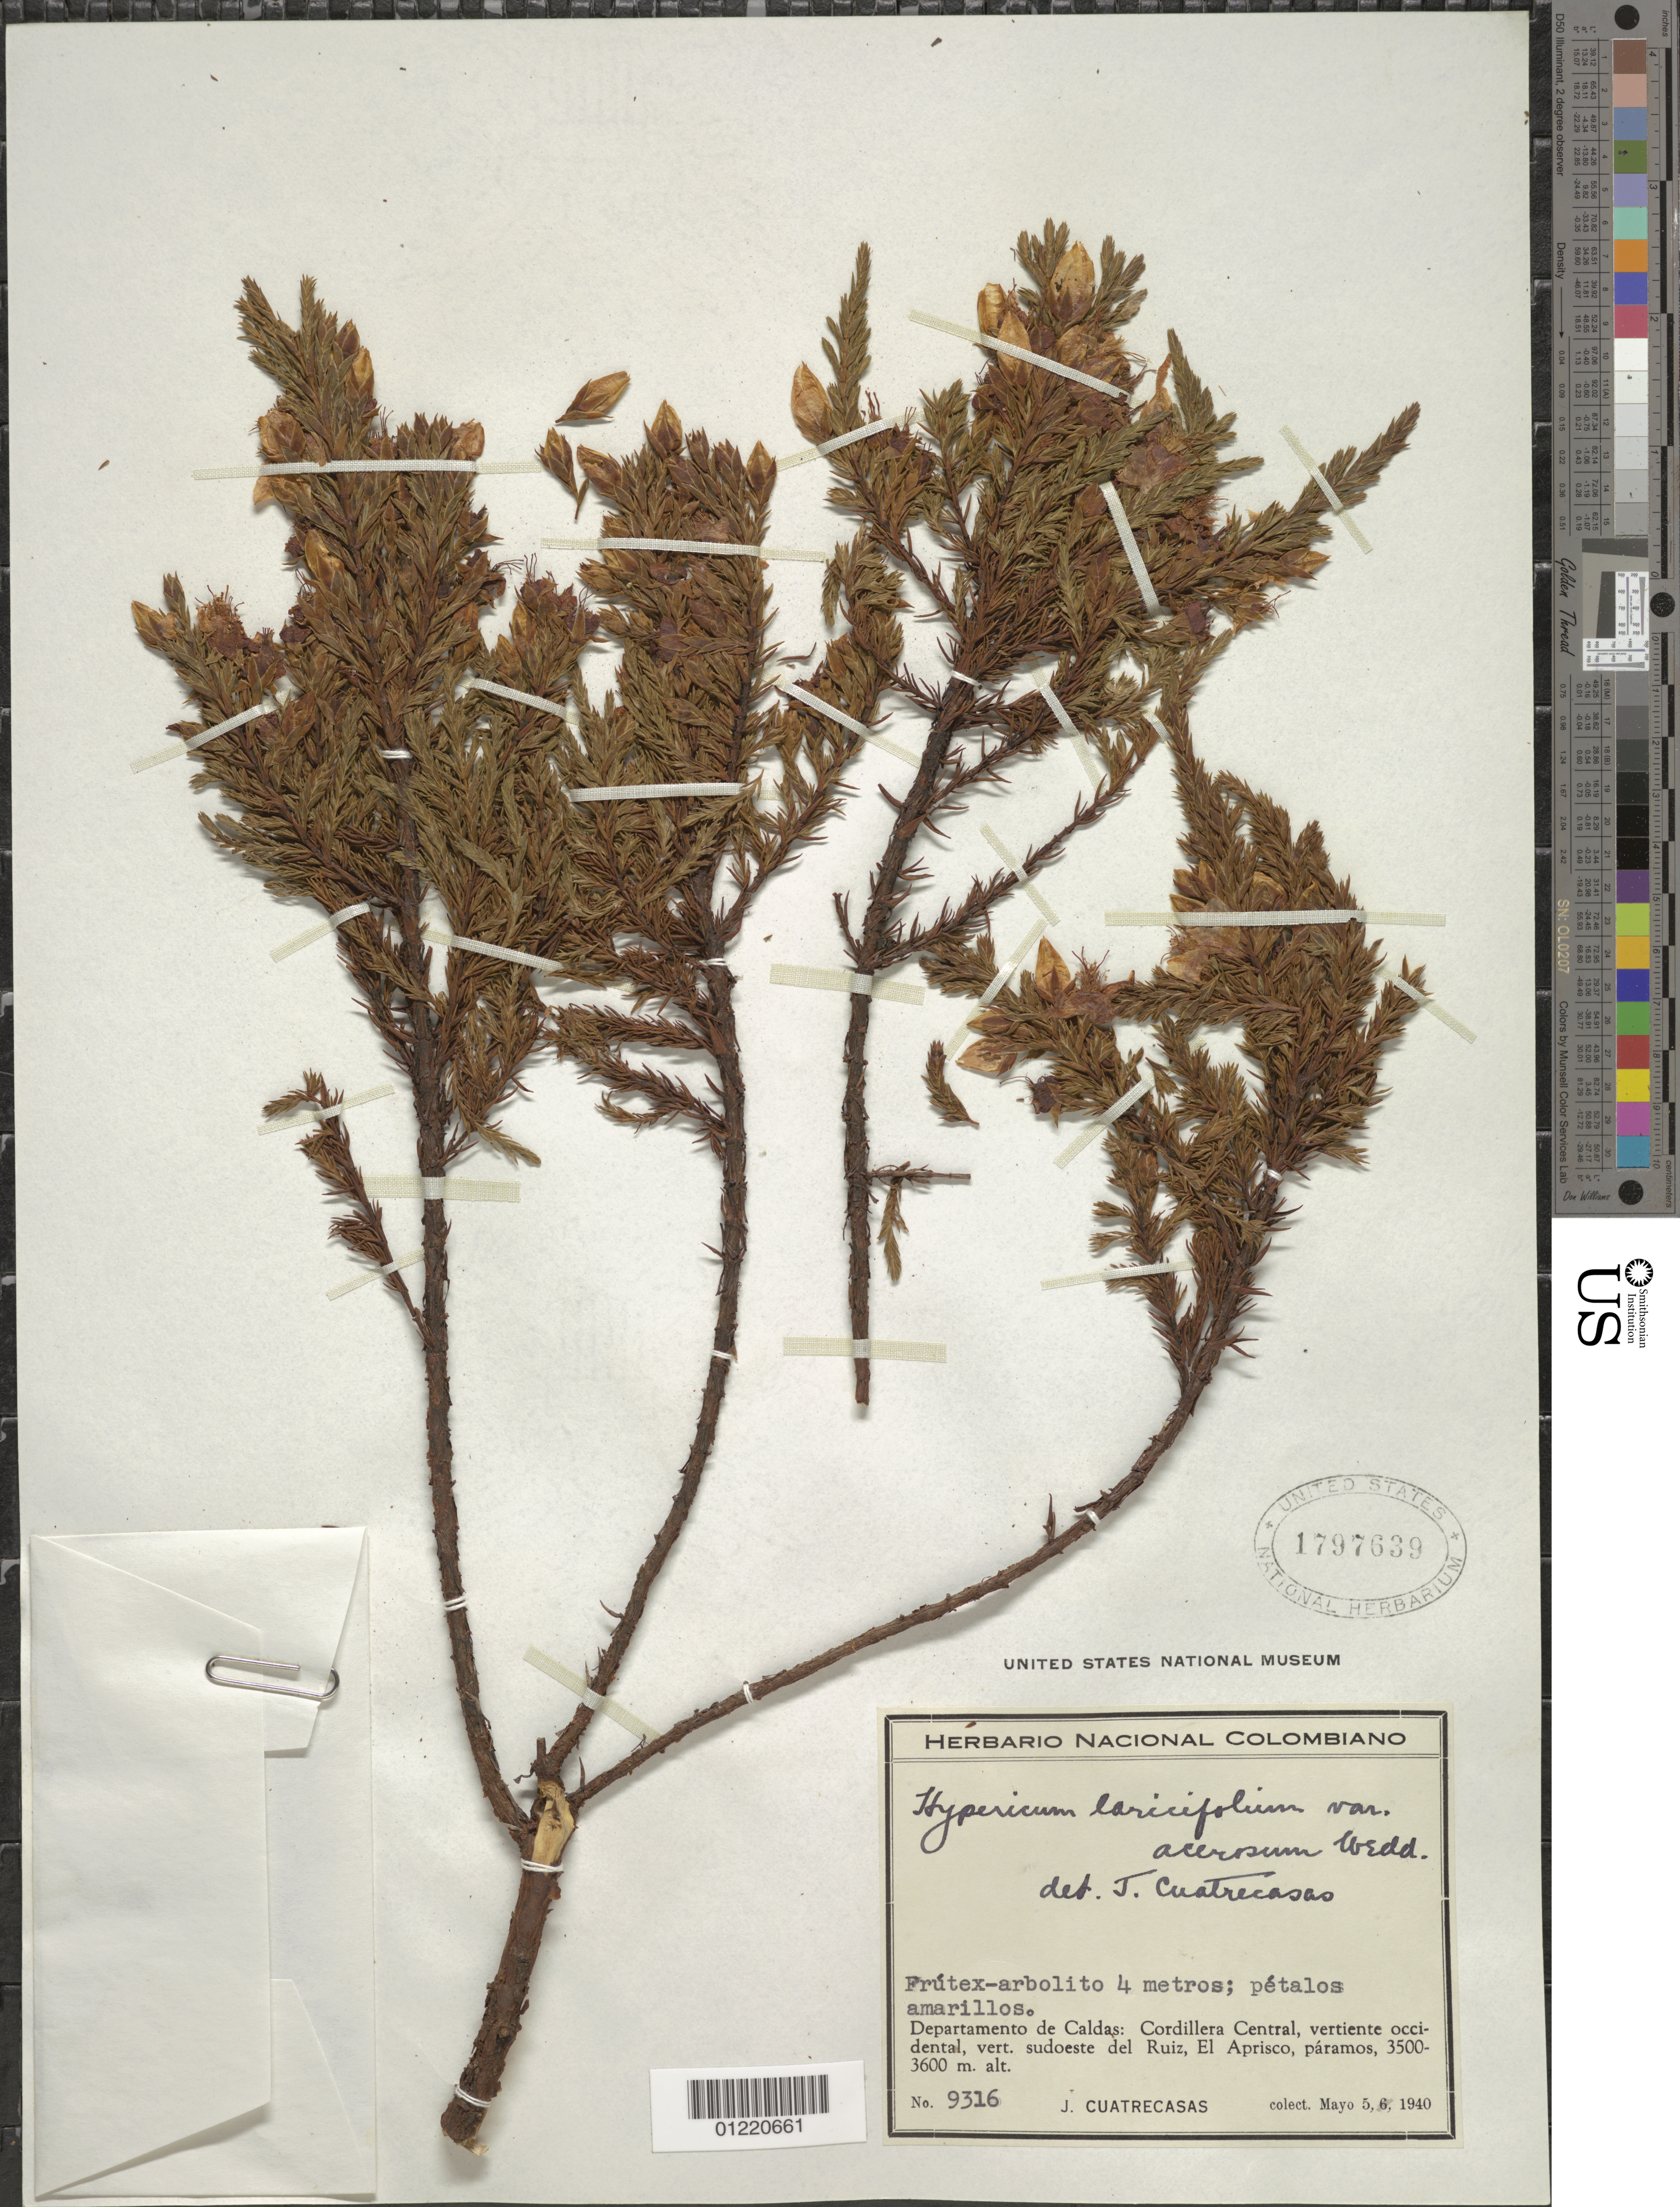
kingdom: Plantae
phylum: Tracheophyta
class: Magnoliopsida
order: Malpighiales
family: Hypericaceae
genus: Hypericum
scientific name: Hypericum laricifolium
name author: Juss.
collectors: J. Cuatrecasas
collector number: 9316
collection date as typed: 05 May 1940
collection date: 1940-05-05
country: Colombia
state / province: Caldas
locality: Cordillera Central, vertiente occidental, vert. sudoeste del Ruiz, El Aprisco.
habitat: Paramos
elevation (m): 3500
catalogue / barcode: US 1797639